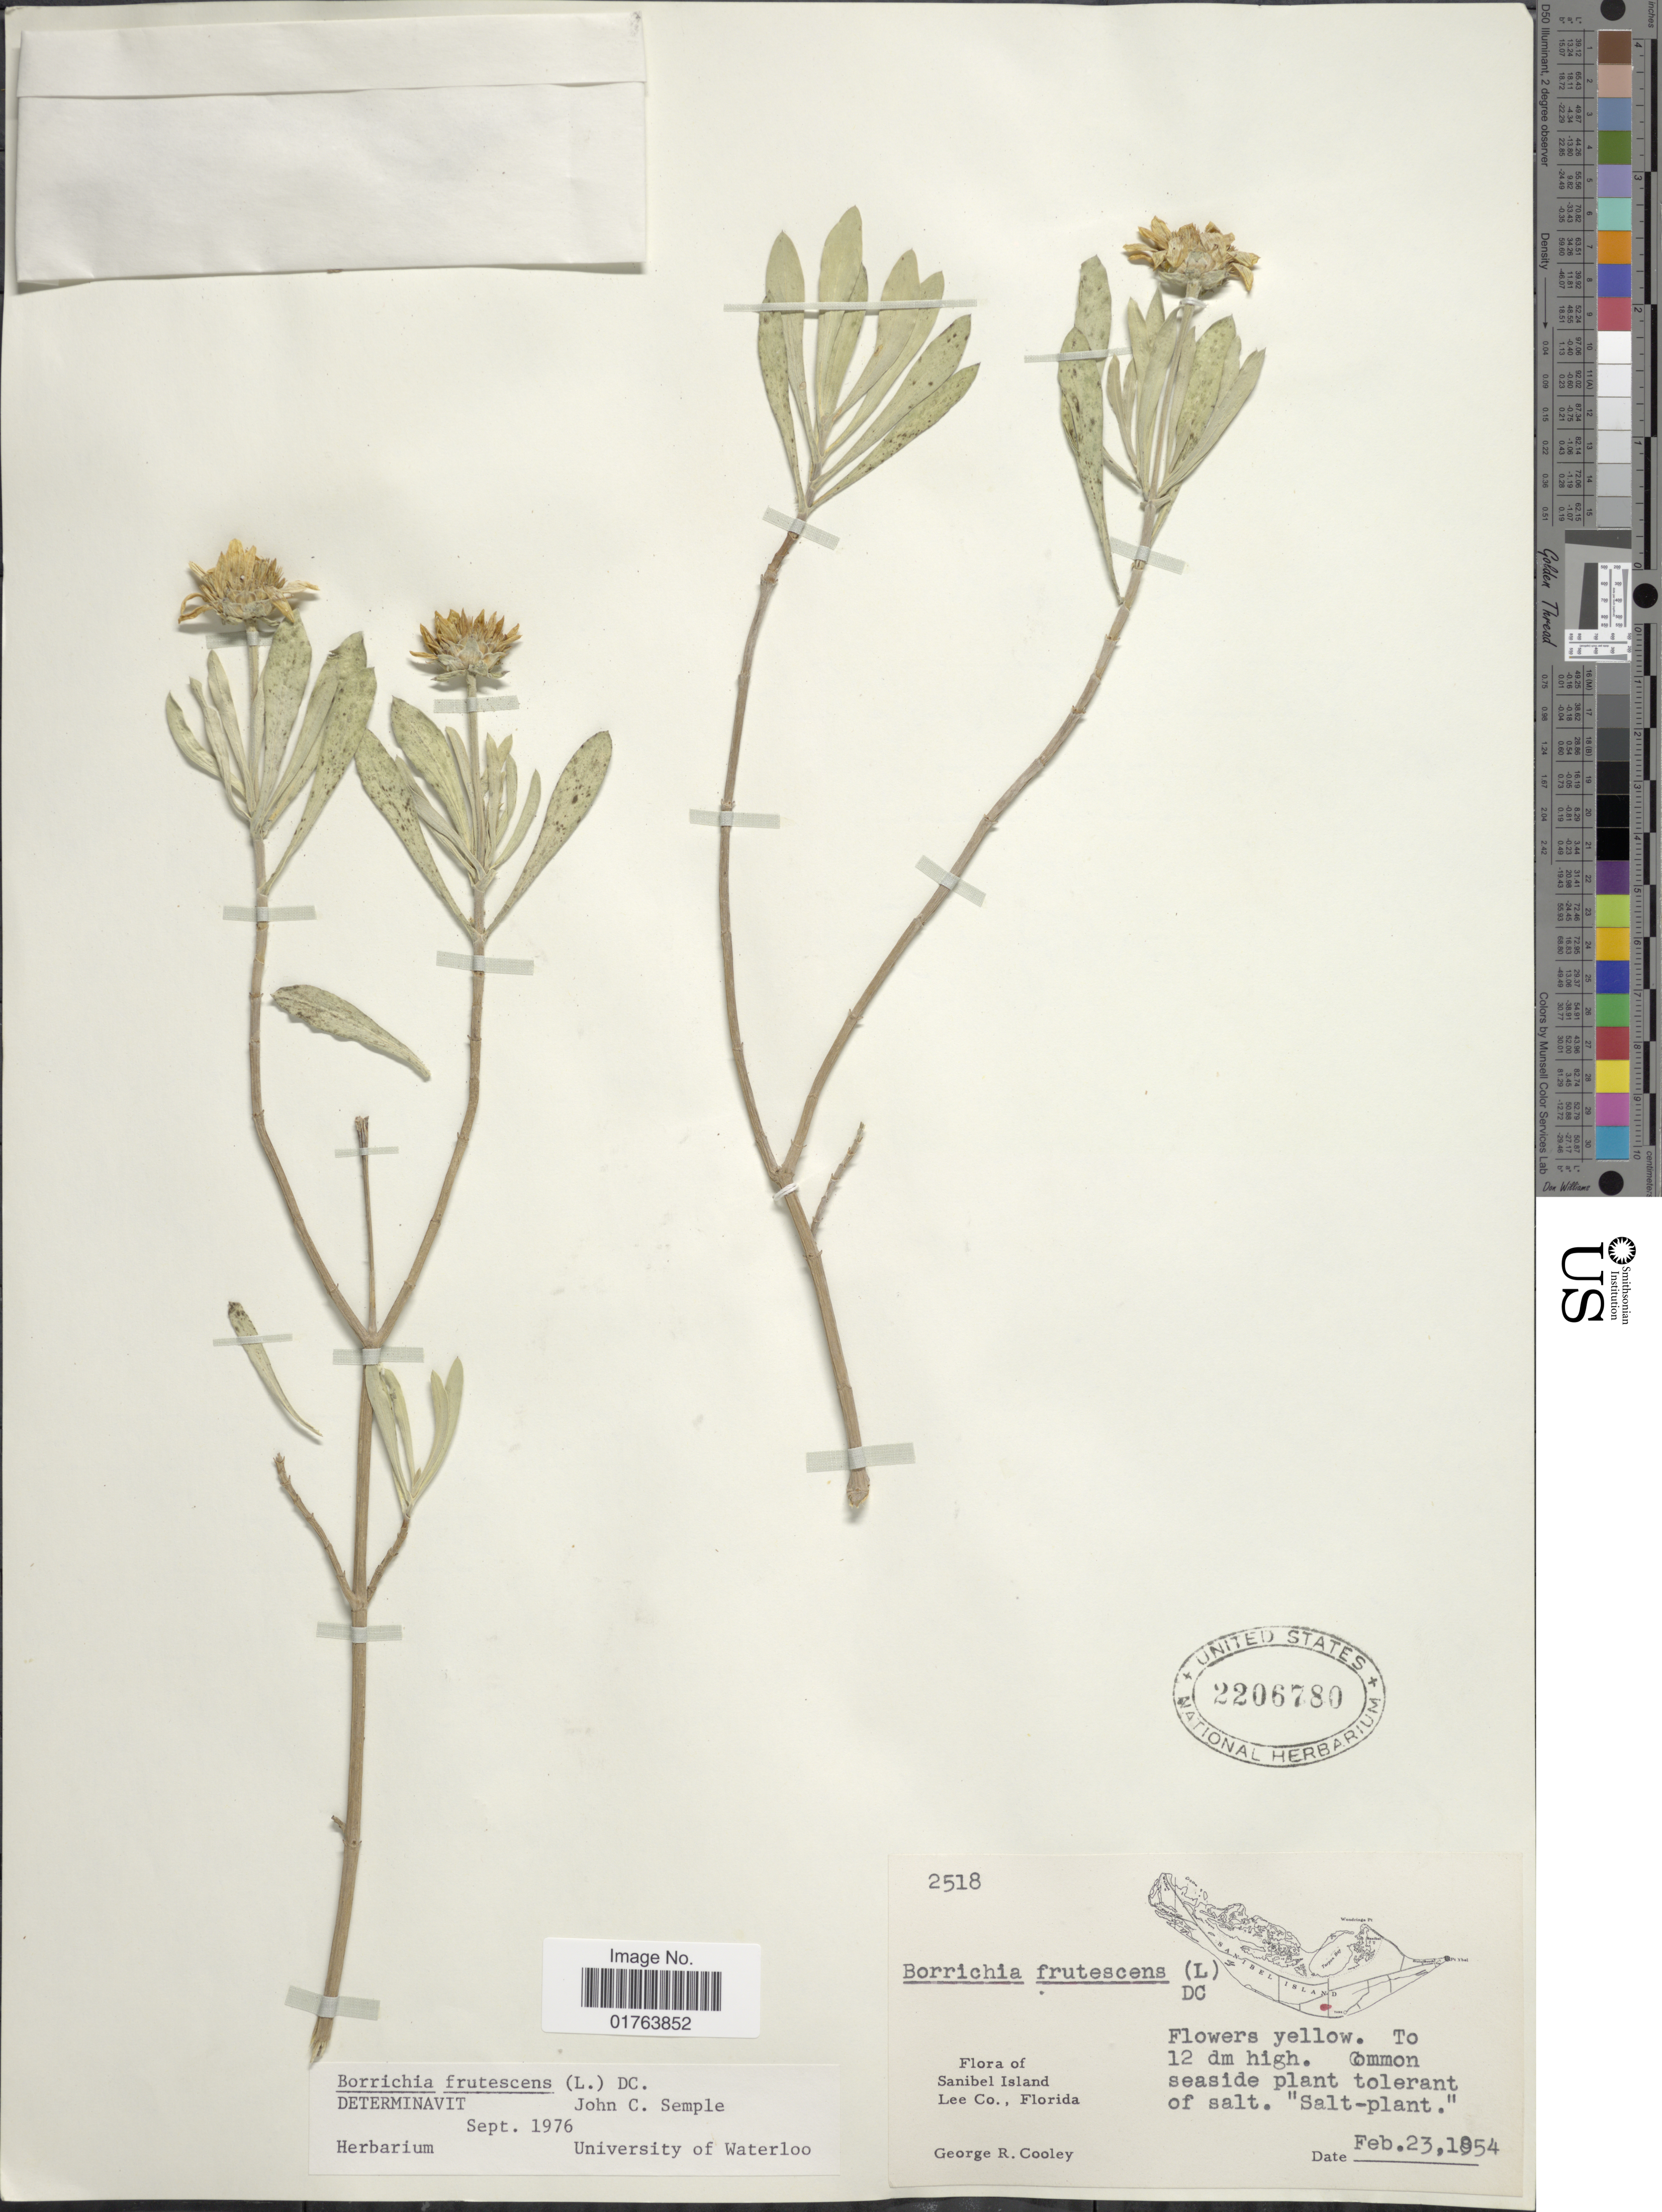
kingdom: Plantae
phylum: Tracheophyta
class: Magnoliopsida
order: Asterales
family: Asteraceae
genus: Borrichia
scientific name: Borrichia frutescens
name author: (L.) DC.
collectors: G. R. Cooley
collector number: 2518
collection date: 1954-02-23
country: United States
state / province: Florida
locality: Sanibel Island, Lee Co.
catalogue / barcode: US 2206780